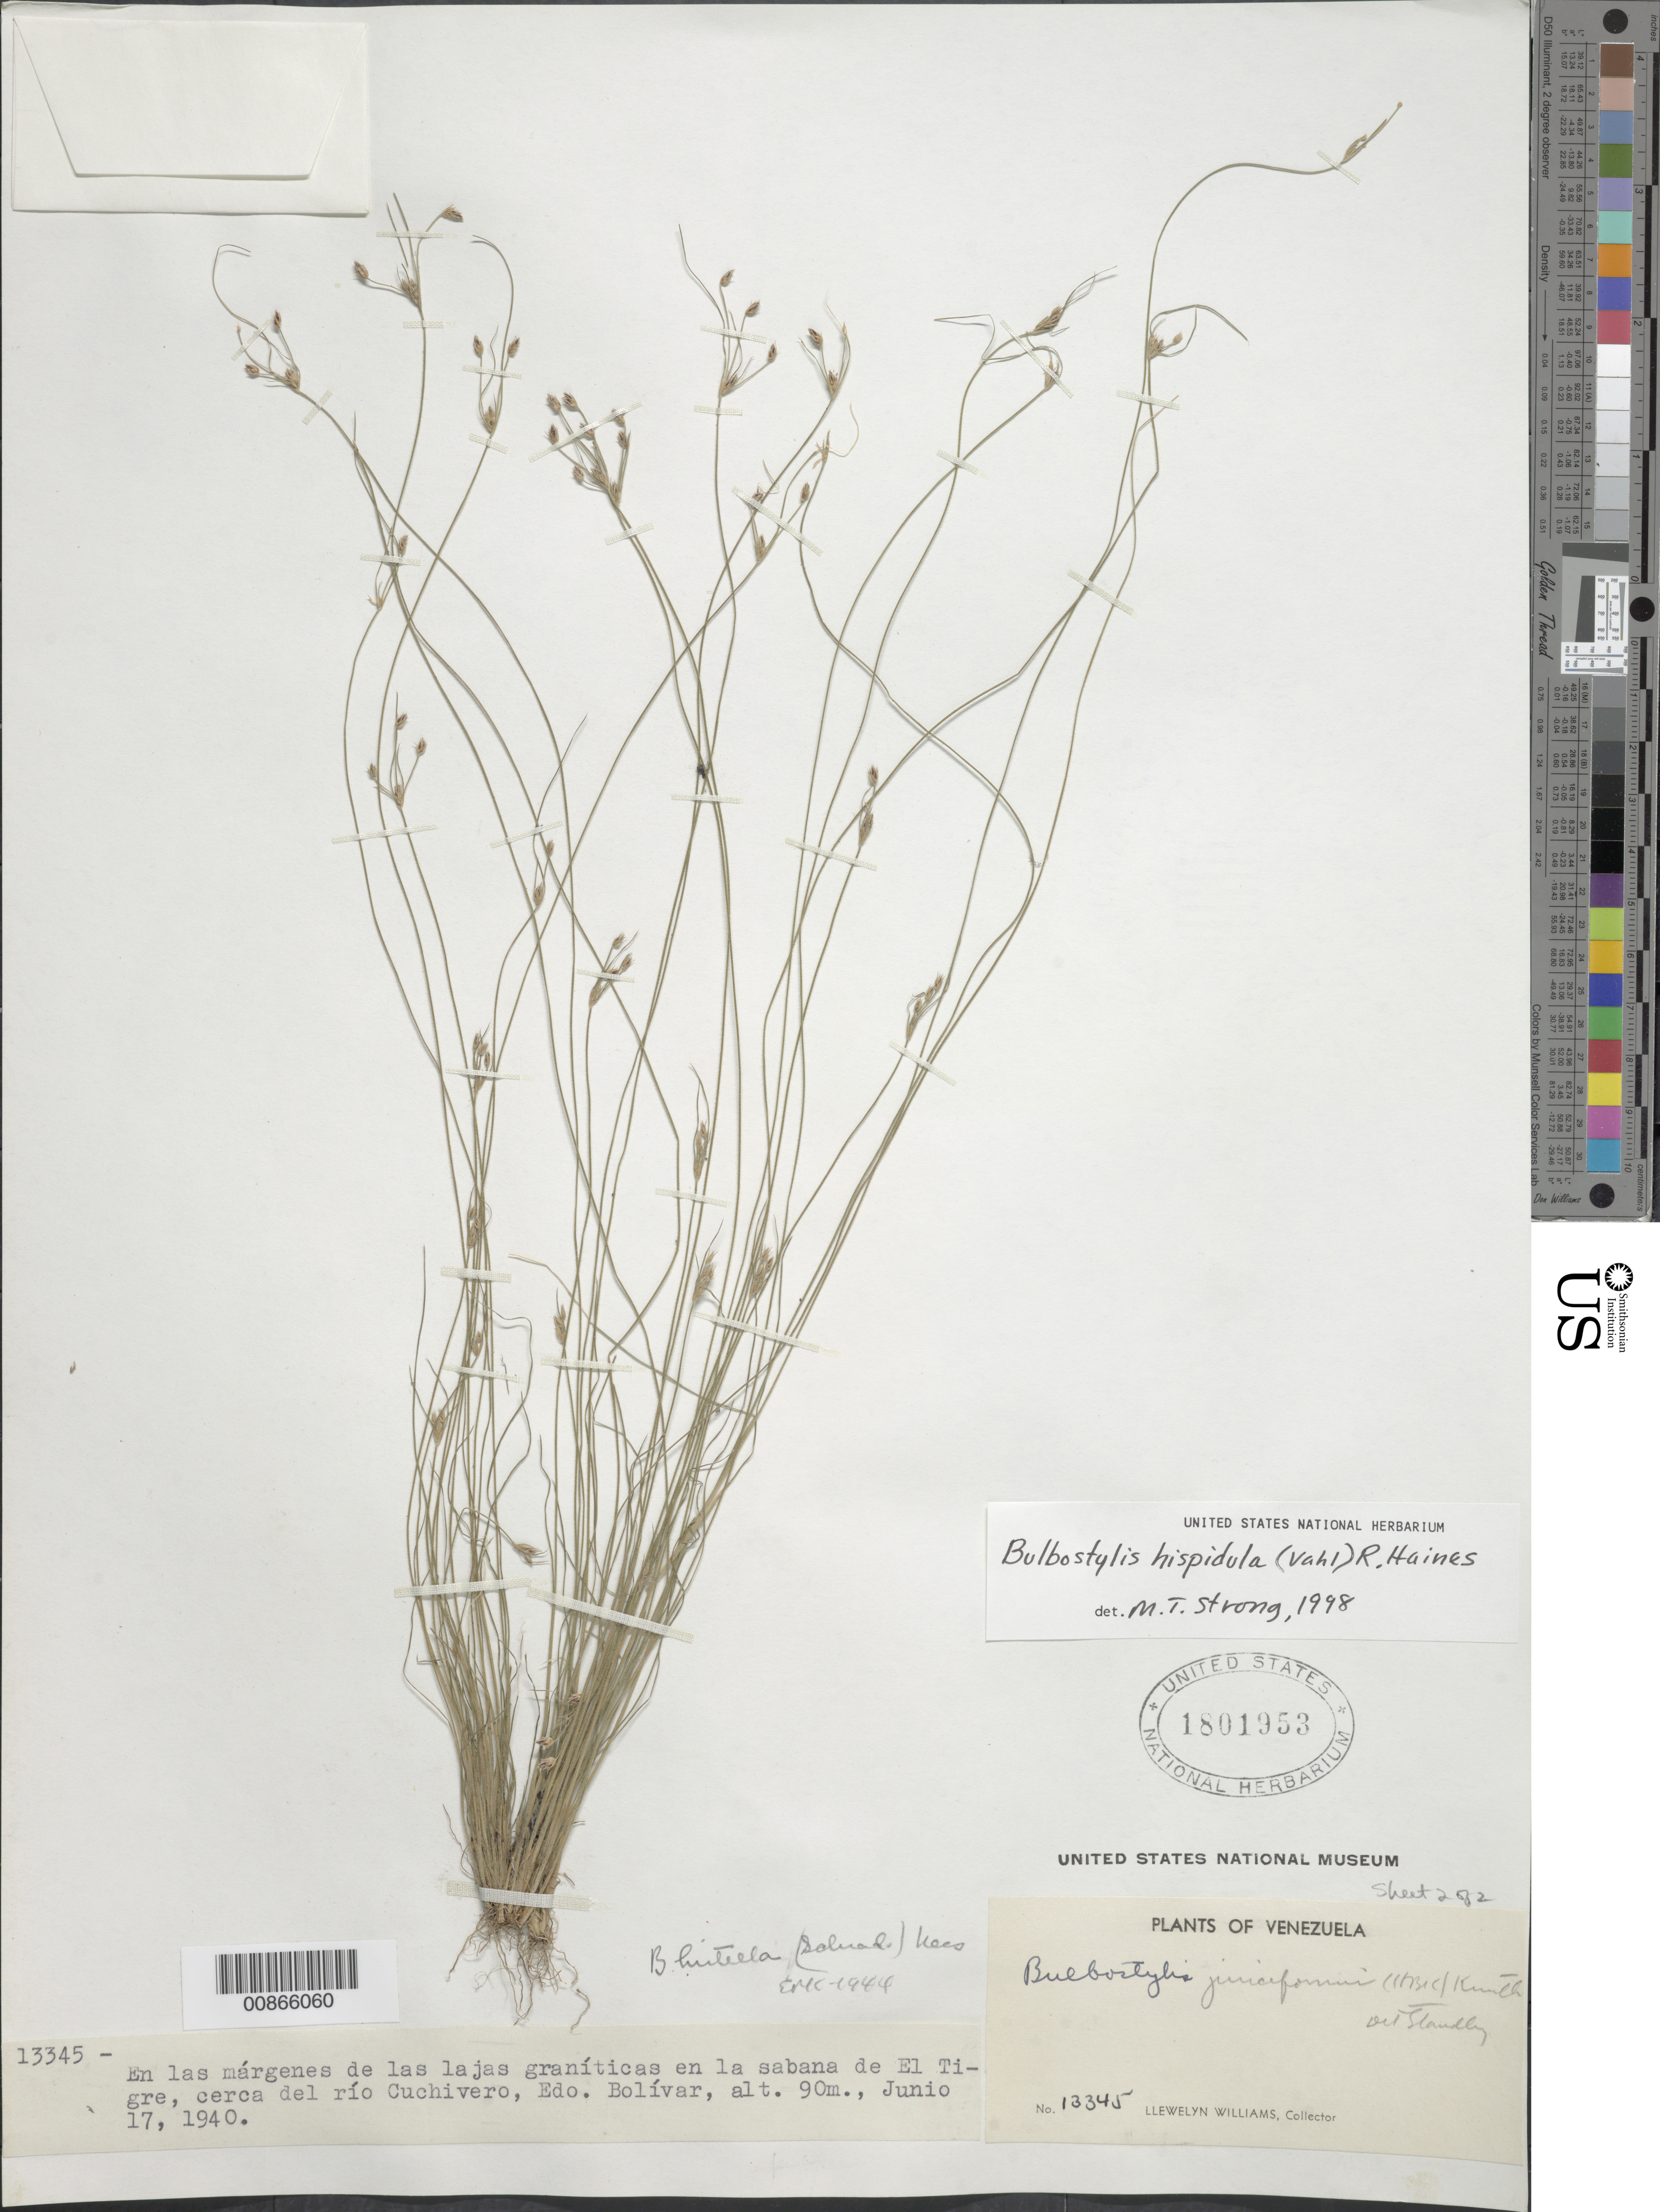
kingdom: Plantae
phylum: Tracheophyta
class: Liliopsida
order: Poales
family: Cyperaceae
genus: Bulbostylis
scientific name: Bulbostylis hispidula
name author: (Vahl) R.W. Haines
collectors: Ll. Williams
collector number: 13345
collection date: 1940-06-17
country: Venezuela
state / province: Bolivar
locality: En las margenes de las lajas graniticas en la sabana de El Tigre, cerca del rio Cuchivero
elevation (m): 90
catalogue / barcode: US 1801953